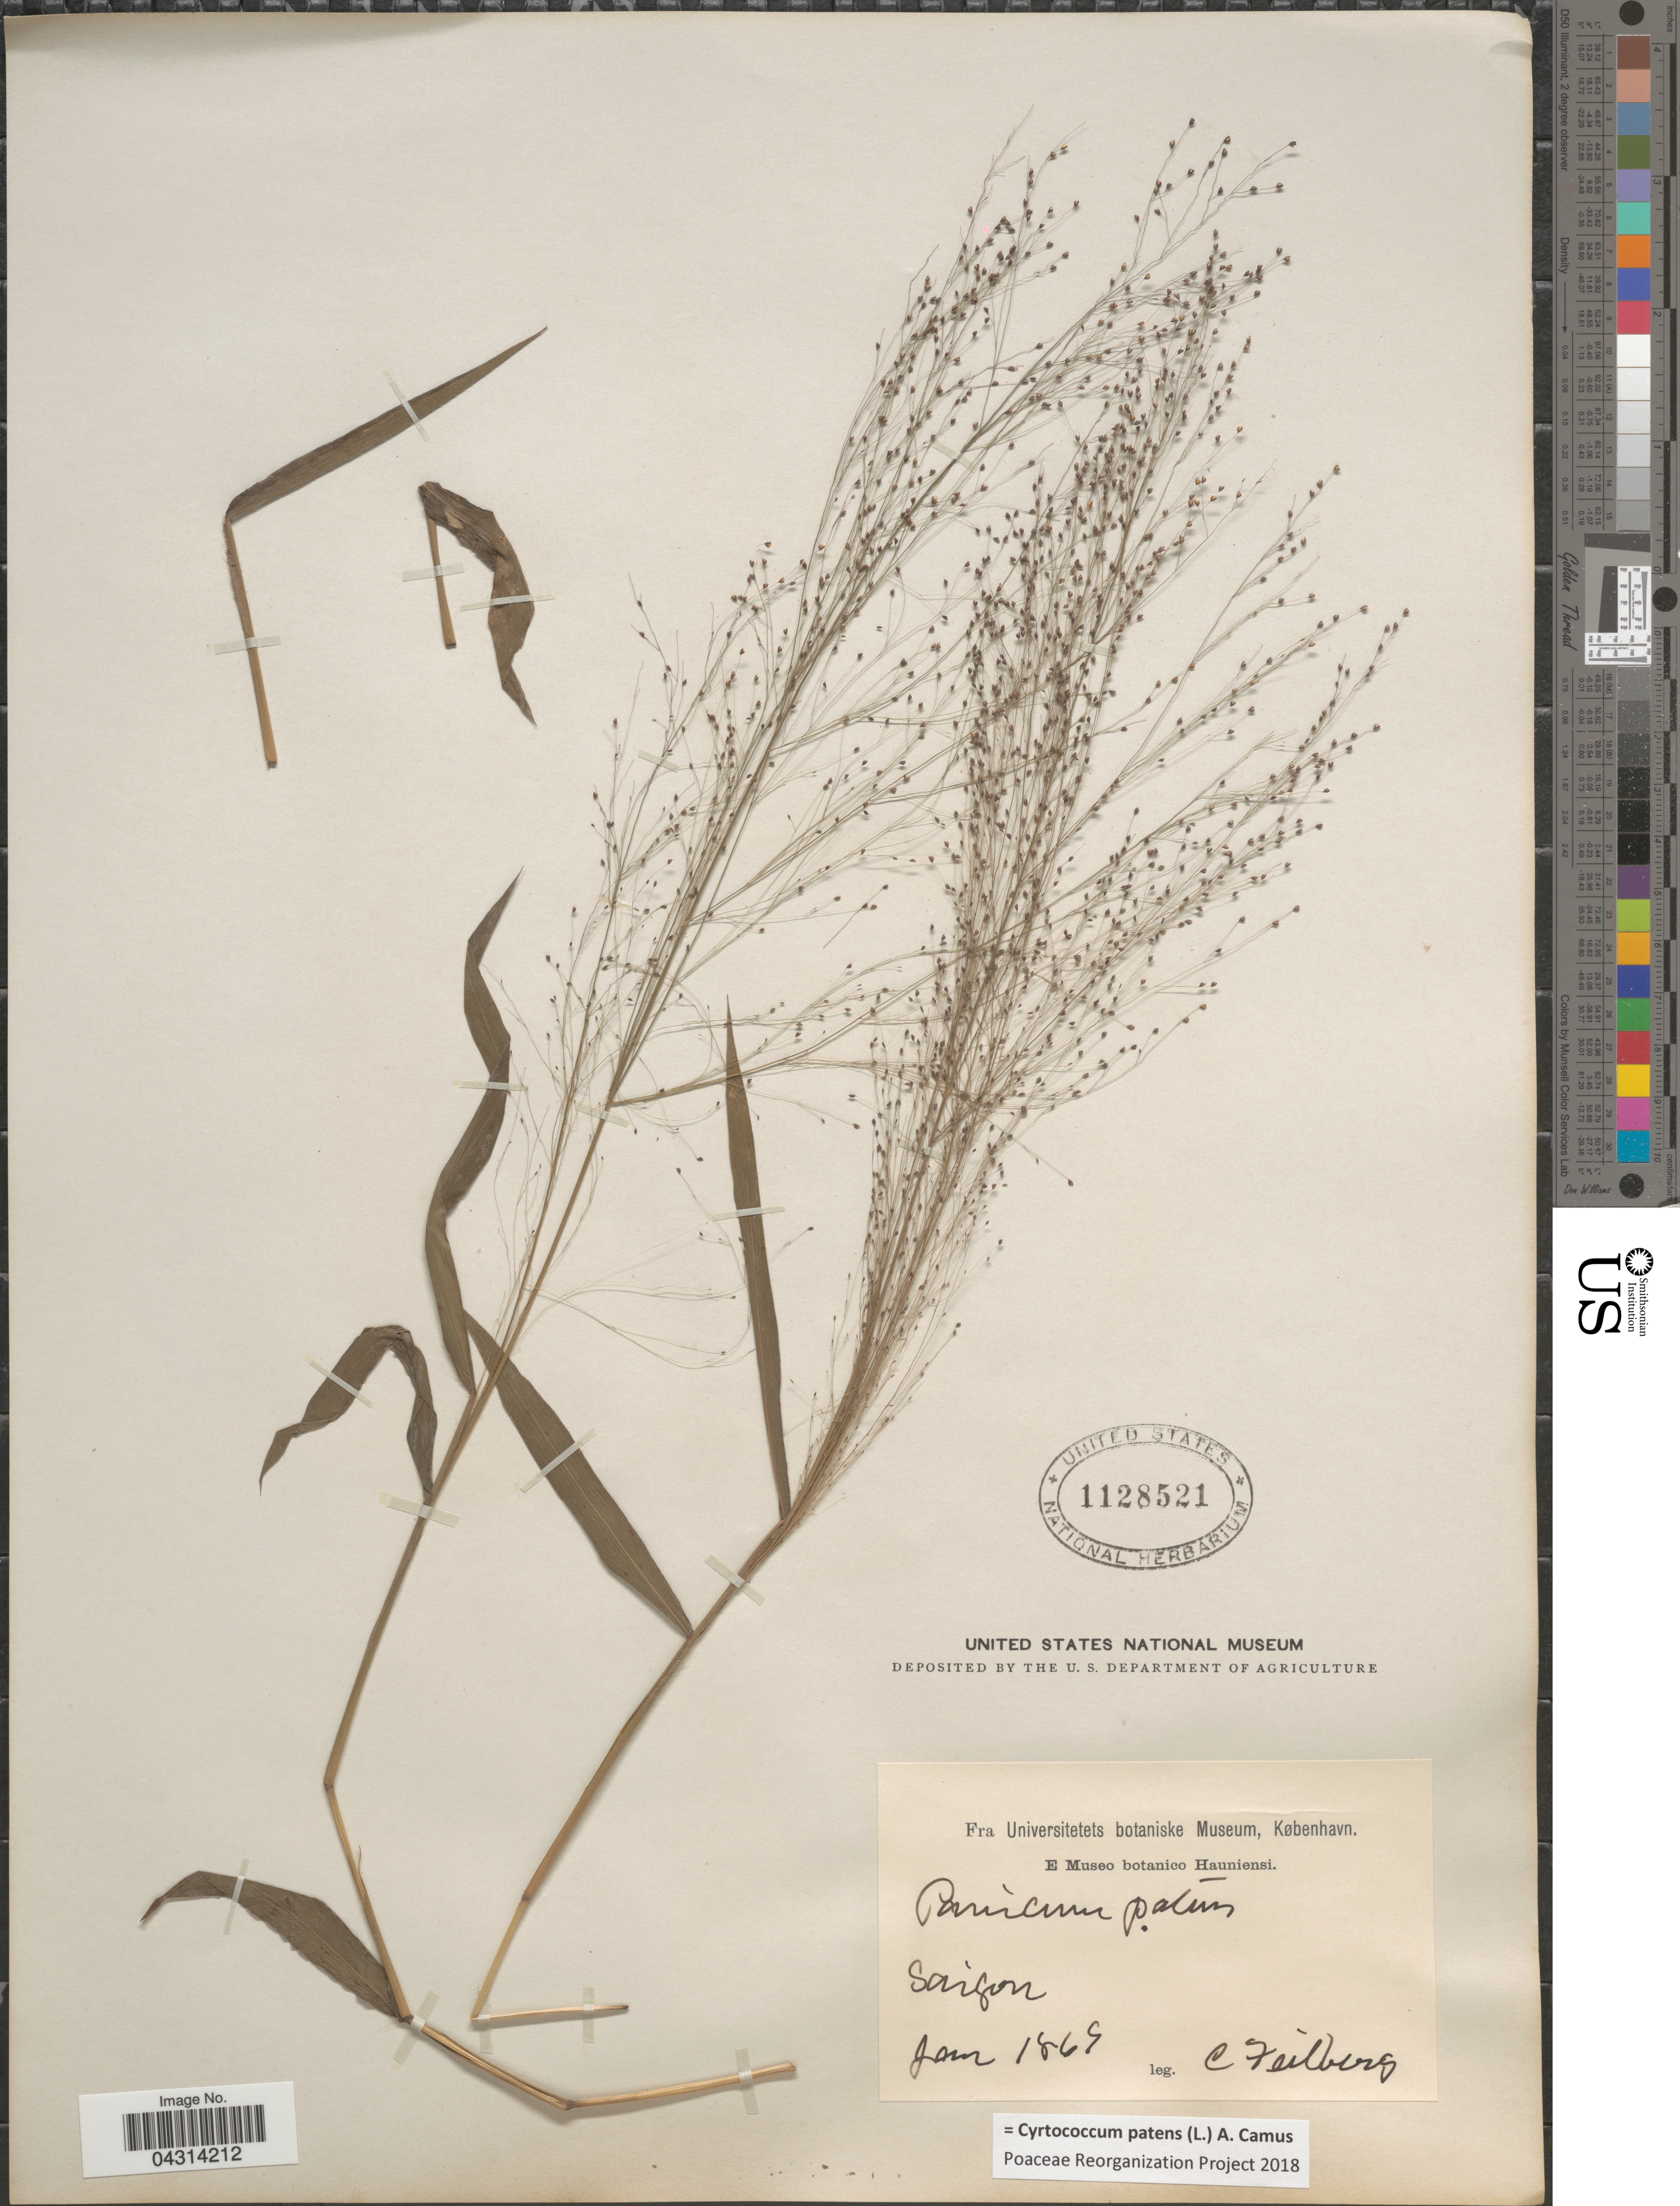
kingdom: Plantae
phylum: Tracheophyta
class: Liliopsida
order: Poales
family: Poaceae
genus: Cyrtococcum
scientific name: Cyrtococcum patens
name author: (L.) A. Camus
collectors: C. Feilberg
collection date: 1869-01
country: Vietnam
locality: Saigon.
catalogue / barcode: US 1128521